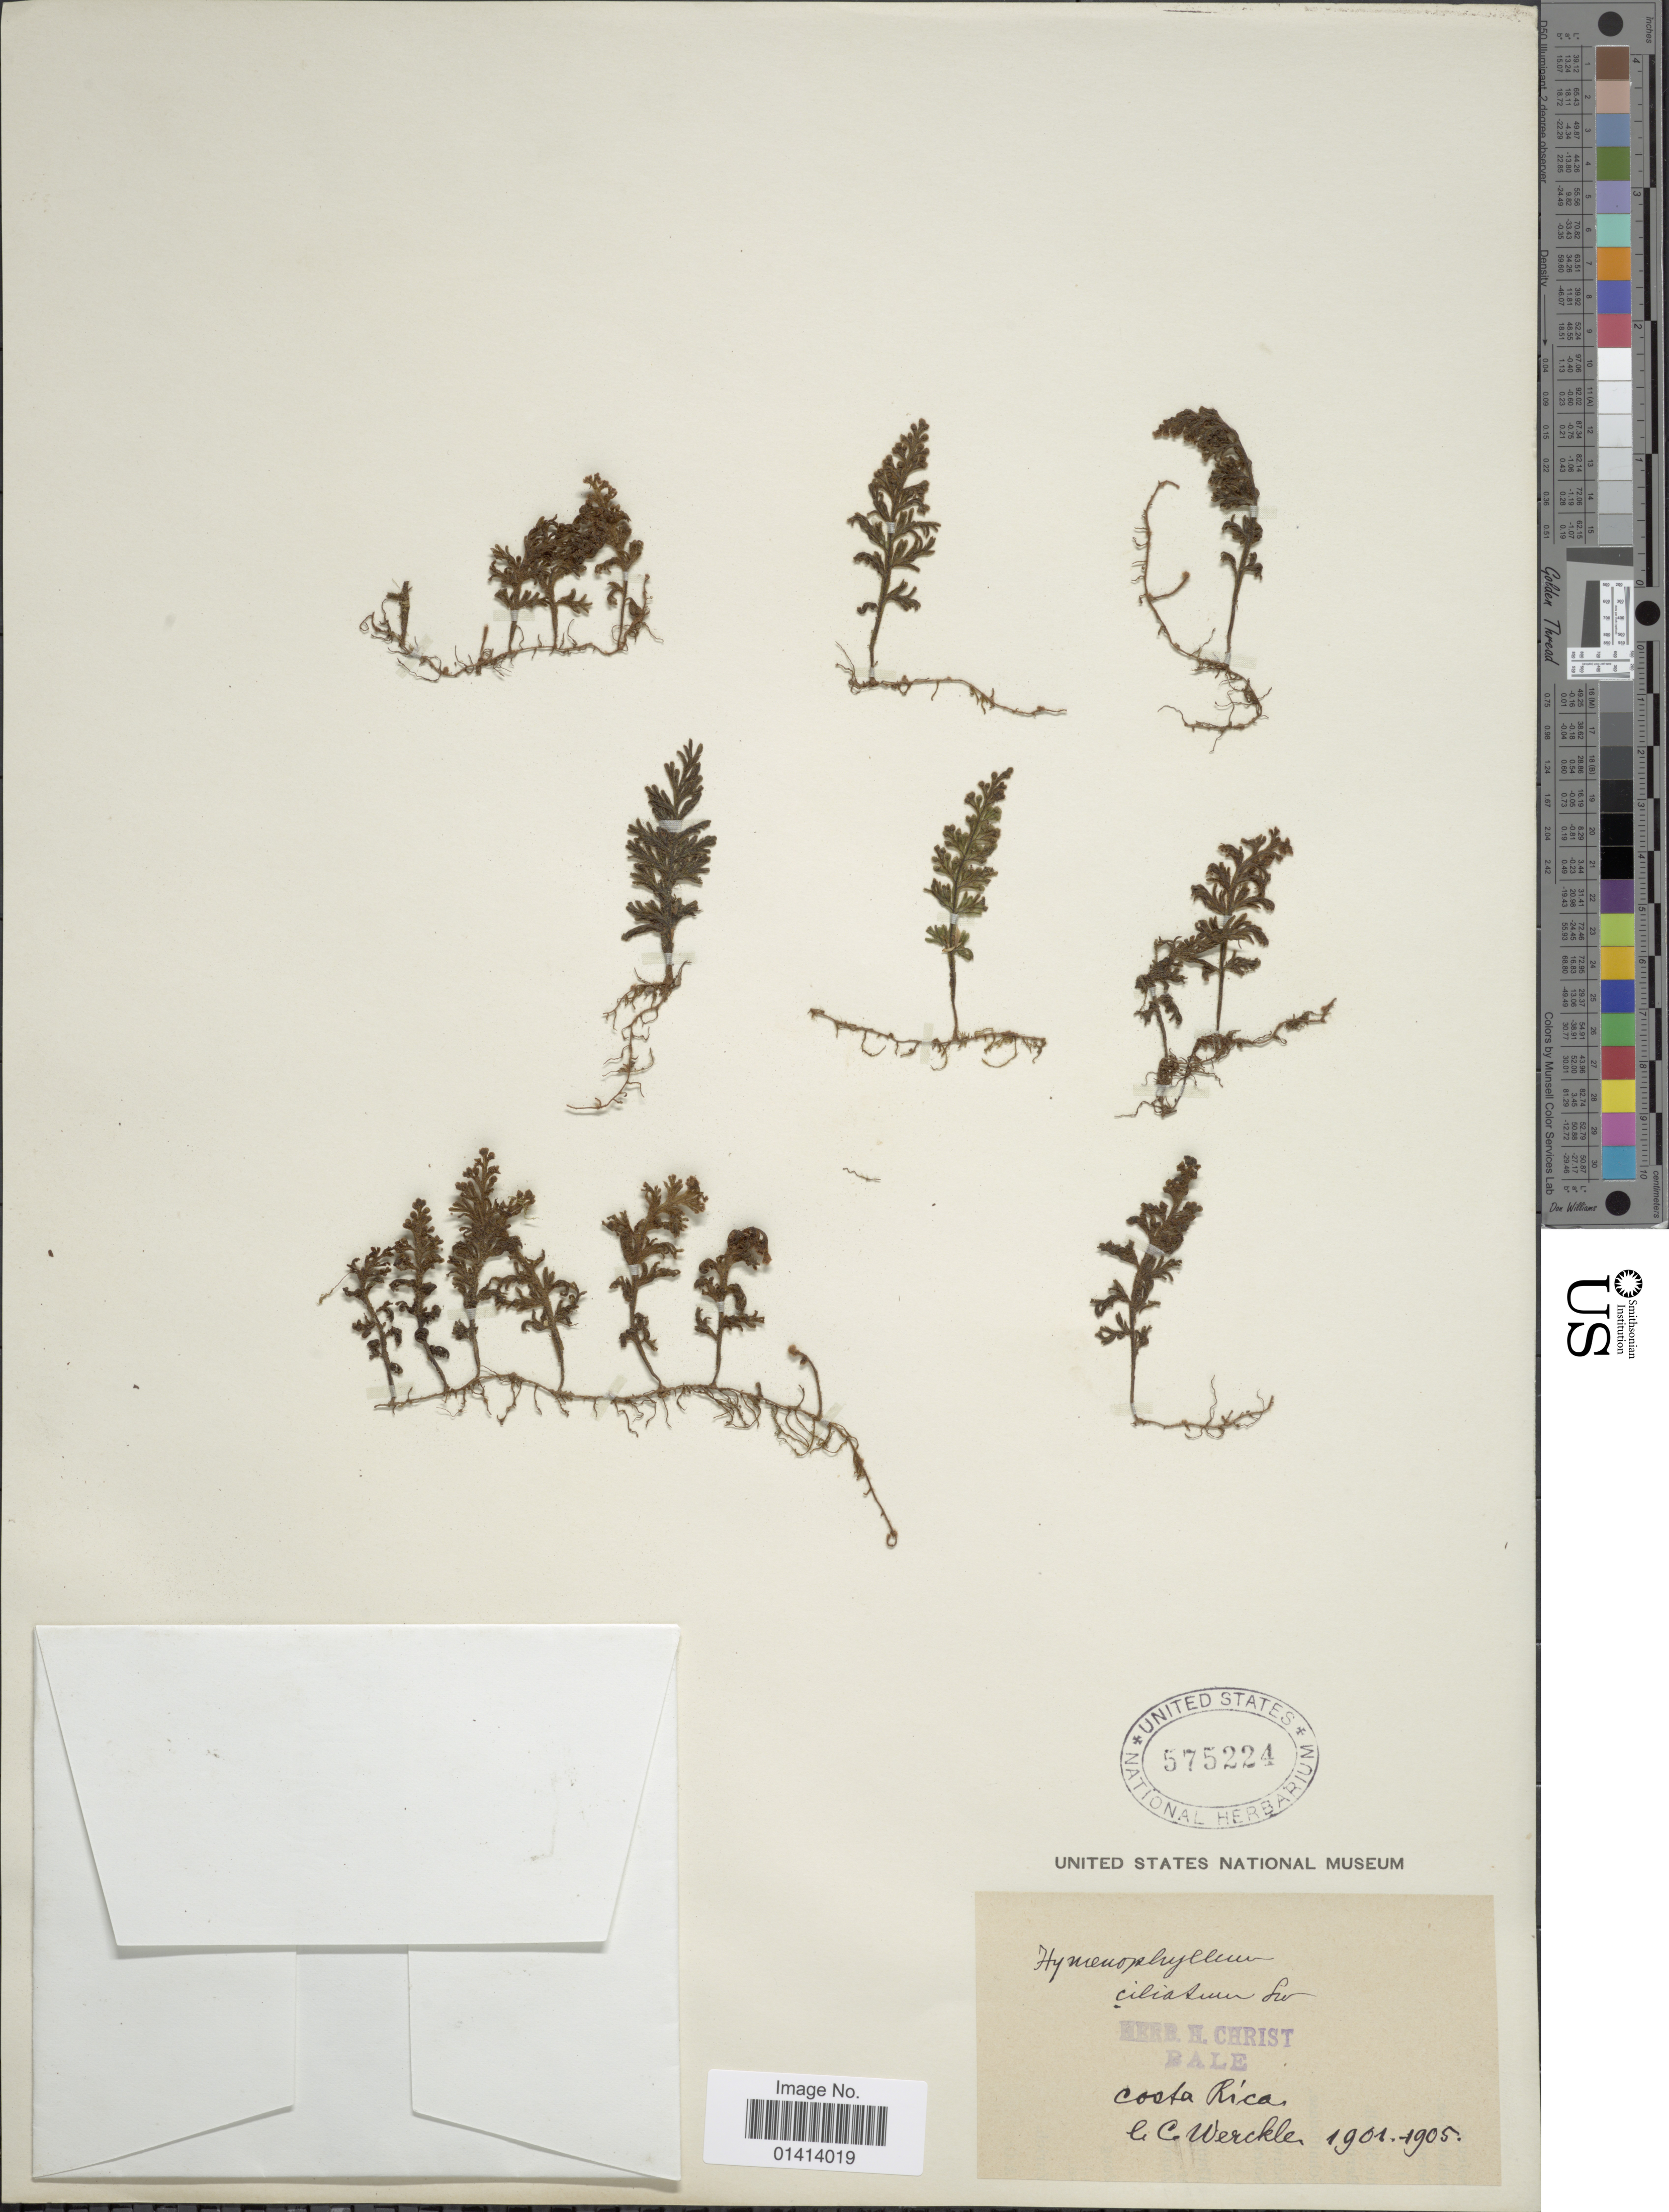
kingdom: Plantae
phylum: Tracheophyta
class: Polypodiopsida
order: Hymenophyllales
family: Hymenophyllaceae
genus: Hymenophyllum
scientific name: Hymenophyllum hirsutum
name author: (L.) Sw.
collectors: C. C Wercklé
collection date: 1901/1905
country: Costa Rica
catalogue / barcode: US 575224